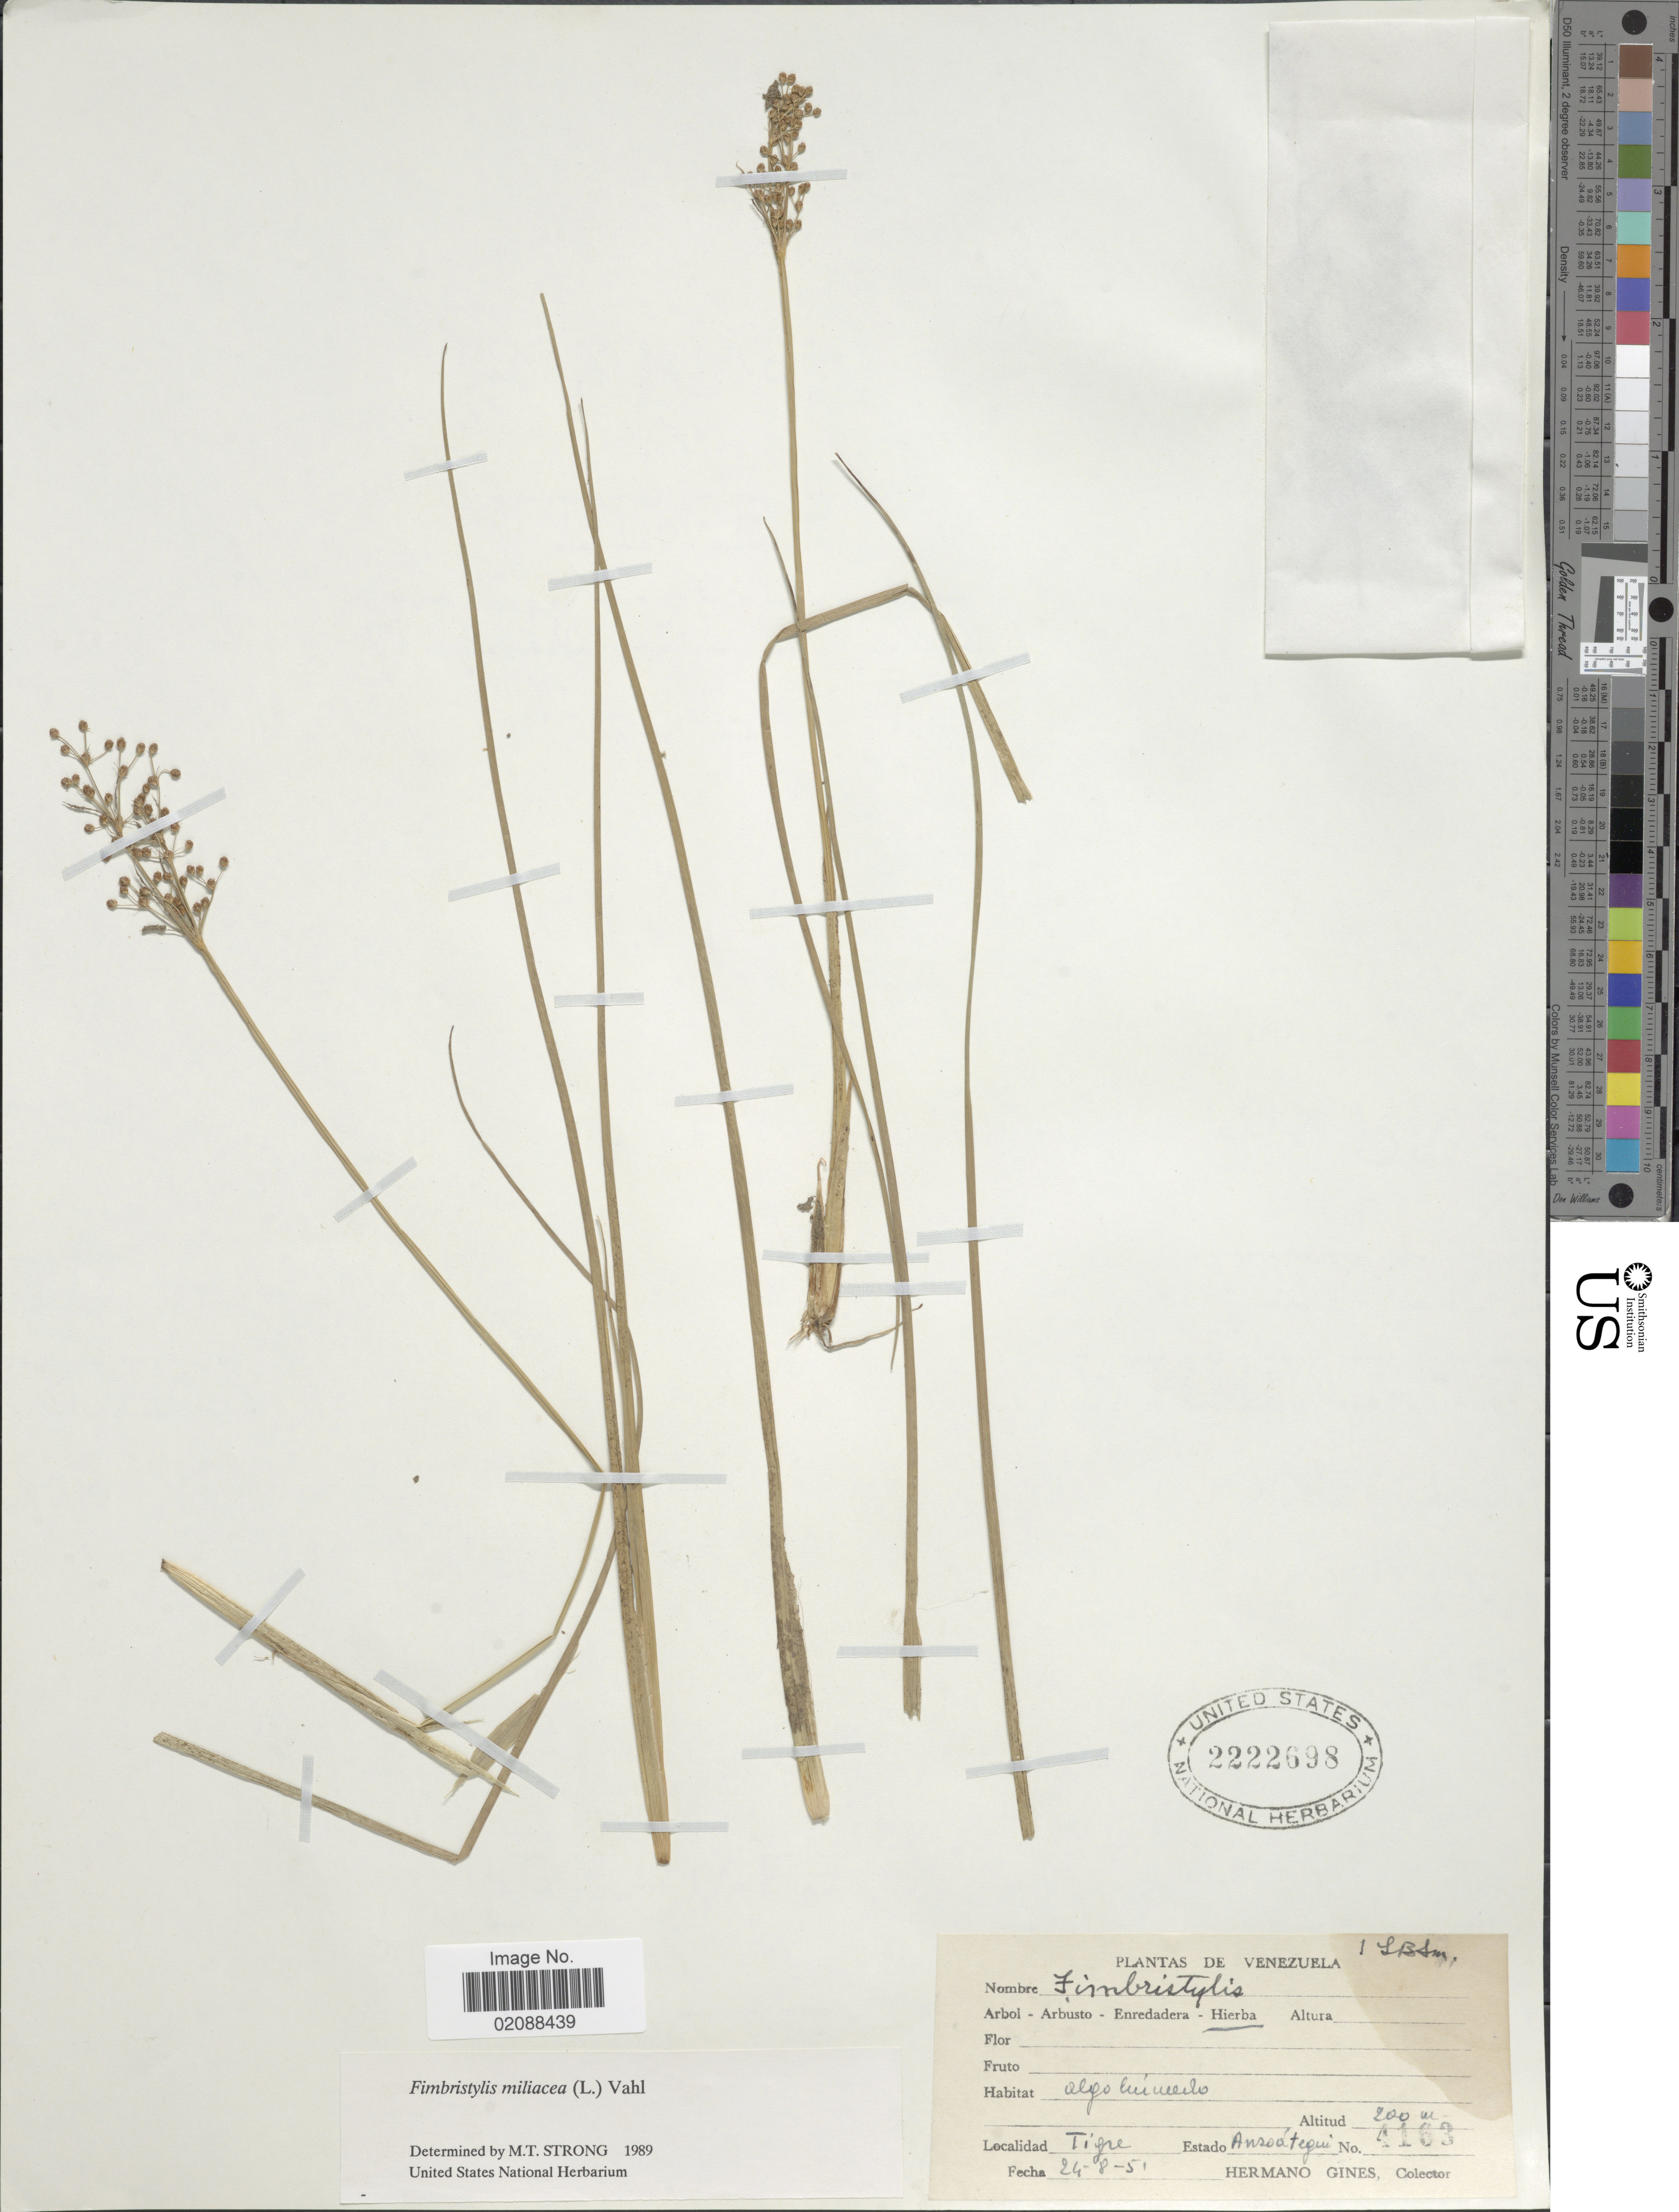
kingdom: Plantae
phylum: Tracheophyta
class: Liliopsida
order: Poales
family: Cyperaceae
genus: Fimbristylis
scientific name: Fimbristylis littoralis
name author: Gaudich.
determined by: Strong, M. T., (US), Smithsonian Institution - National Museum of Natural History (UNITED STATES)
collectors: Bro. Gines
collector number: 4163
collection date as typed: Transcribed d/m/y: 24/8/51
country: Venezuela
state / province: Anzoategui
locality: Tigre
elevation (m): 200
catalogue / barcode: US 2222698